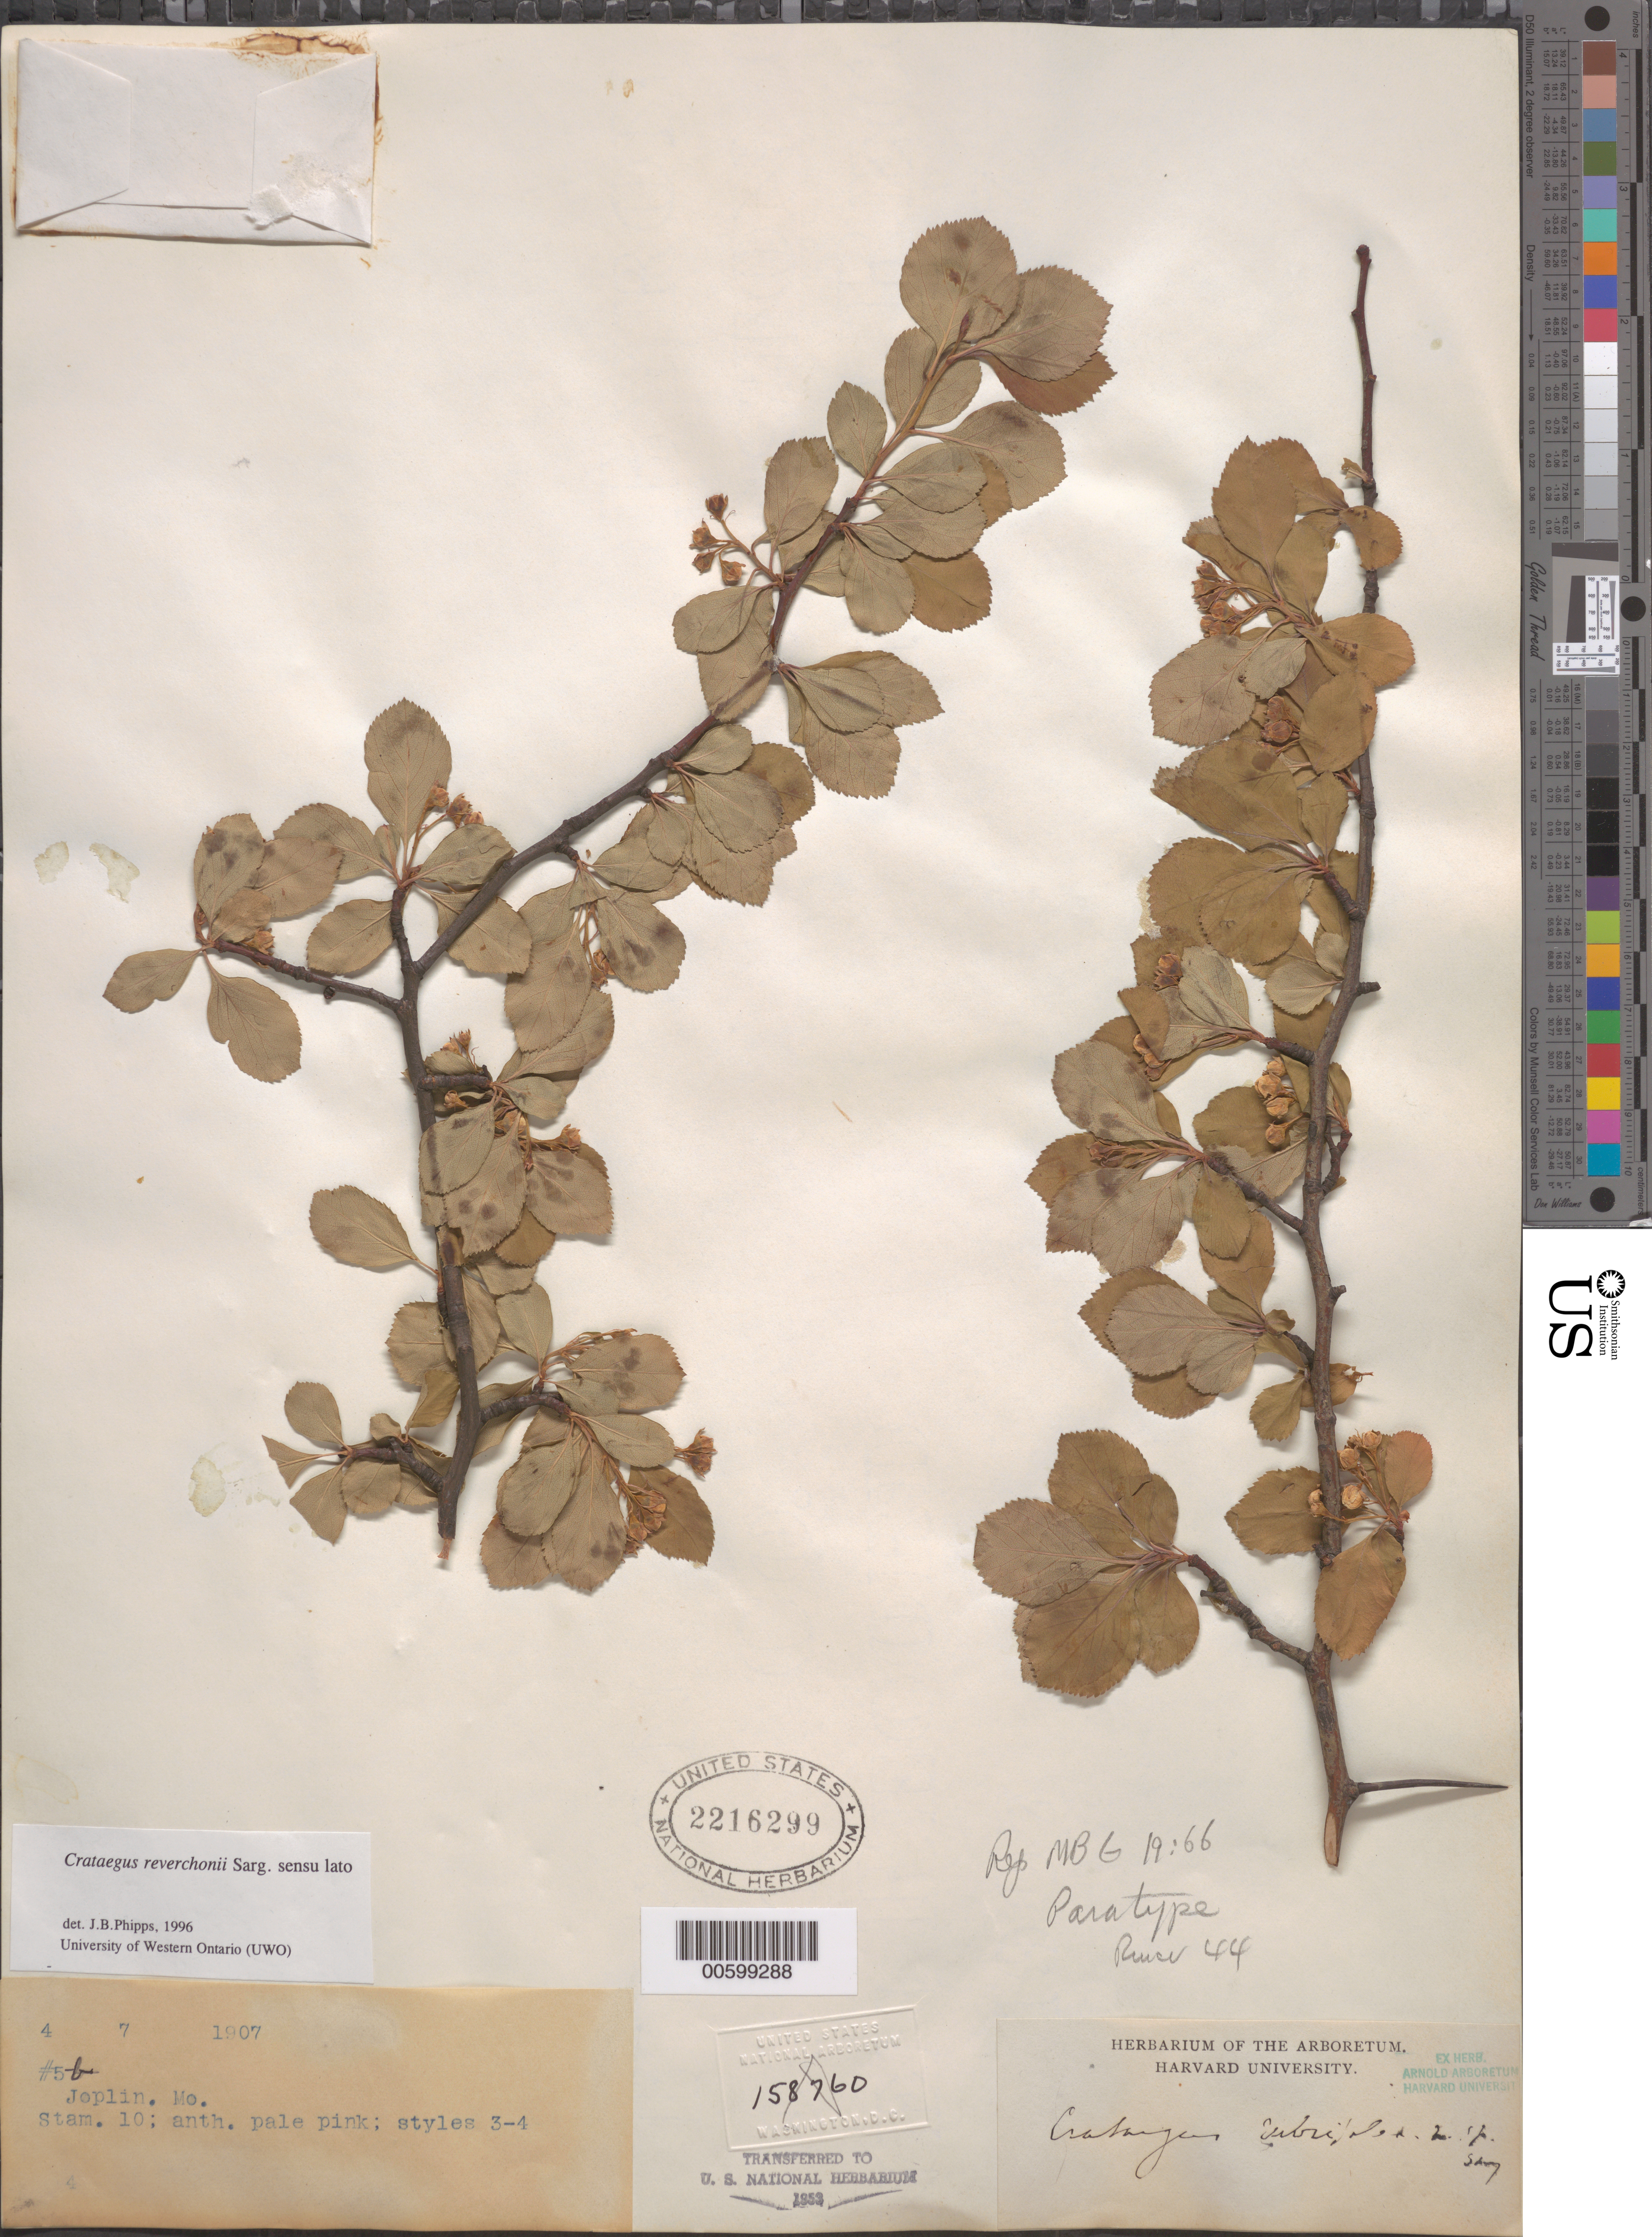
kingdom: Plantae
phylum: Tracheophyta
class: Magnoliopsida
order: Rosales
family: Rosaceae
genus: Crataegus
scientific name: Crataegus reverchonii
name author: Sarg.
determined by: Phipps, James B., (UWO), University of Western Ontario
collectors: E. J. Palmer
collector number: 5B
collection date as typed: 07 Apr 1907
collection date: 1907-04-07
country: United States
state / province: Missouri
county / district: Jasper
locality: Joplin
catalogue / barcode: US 2216299